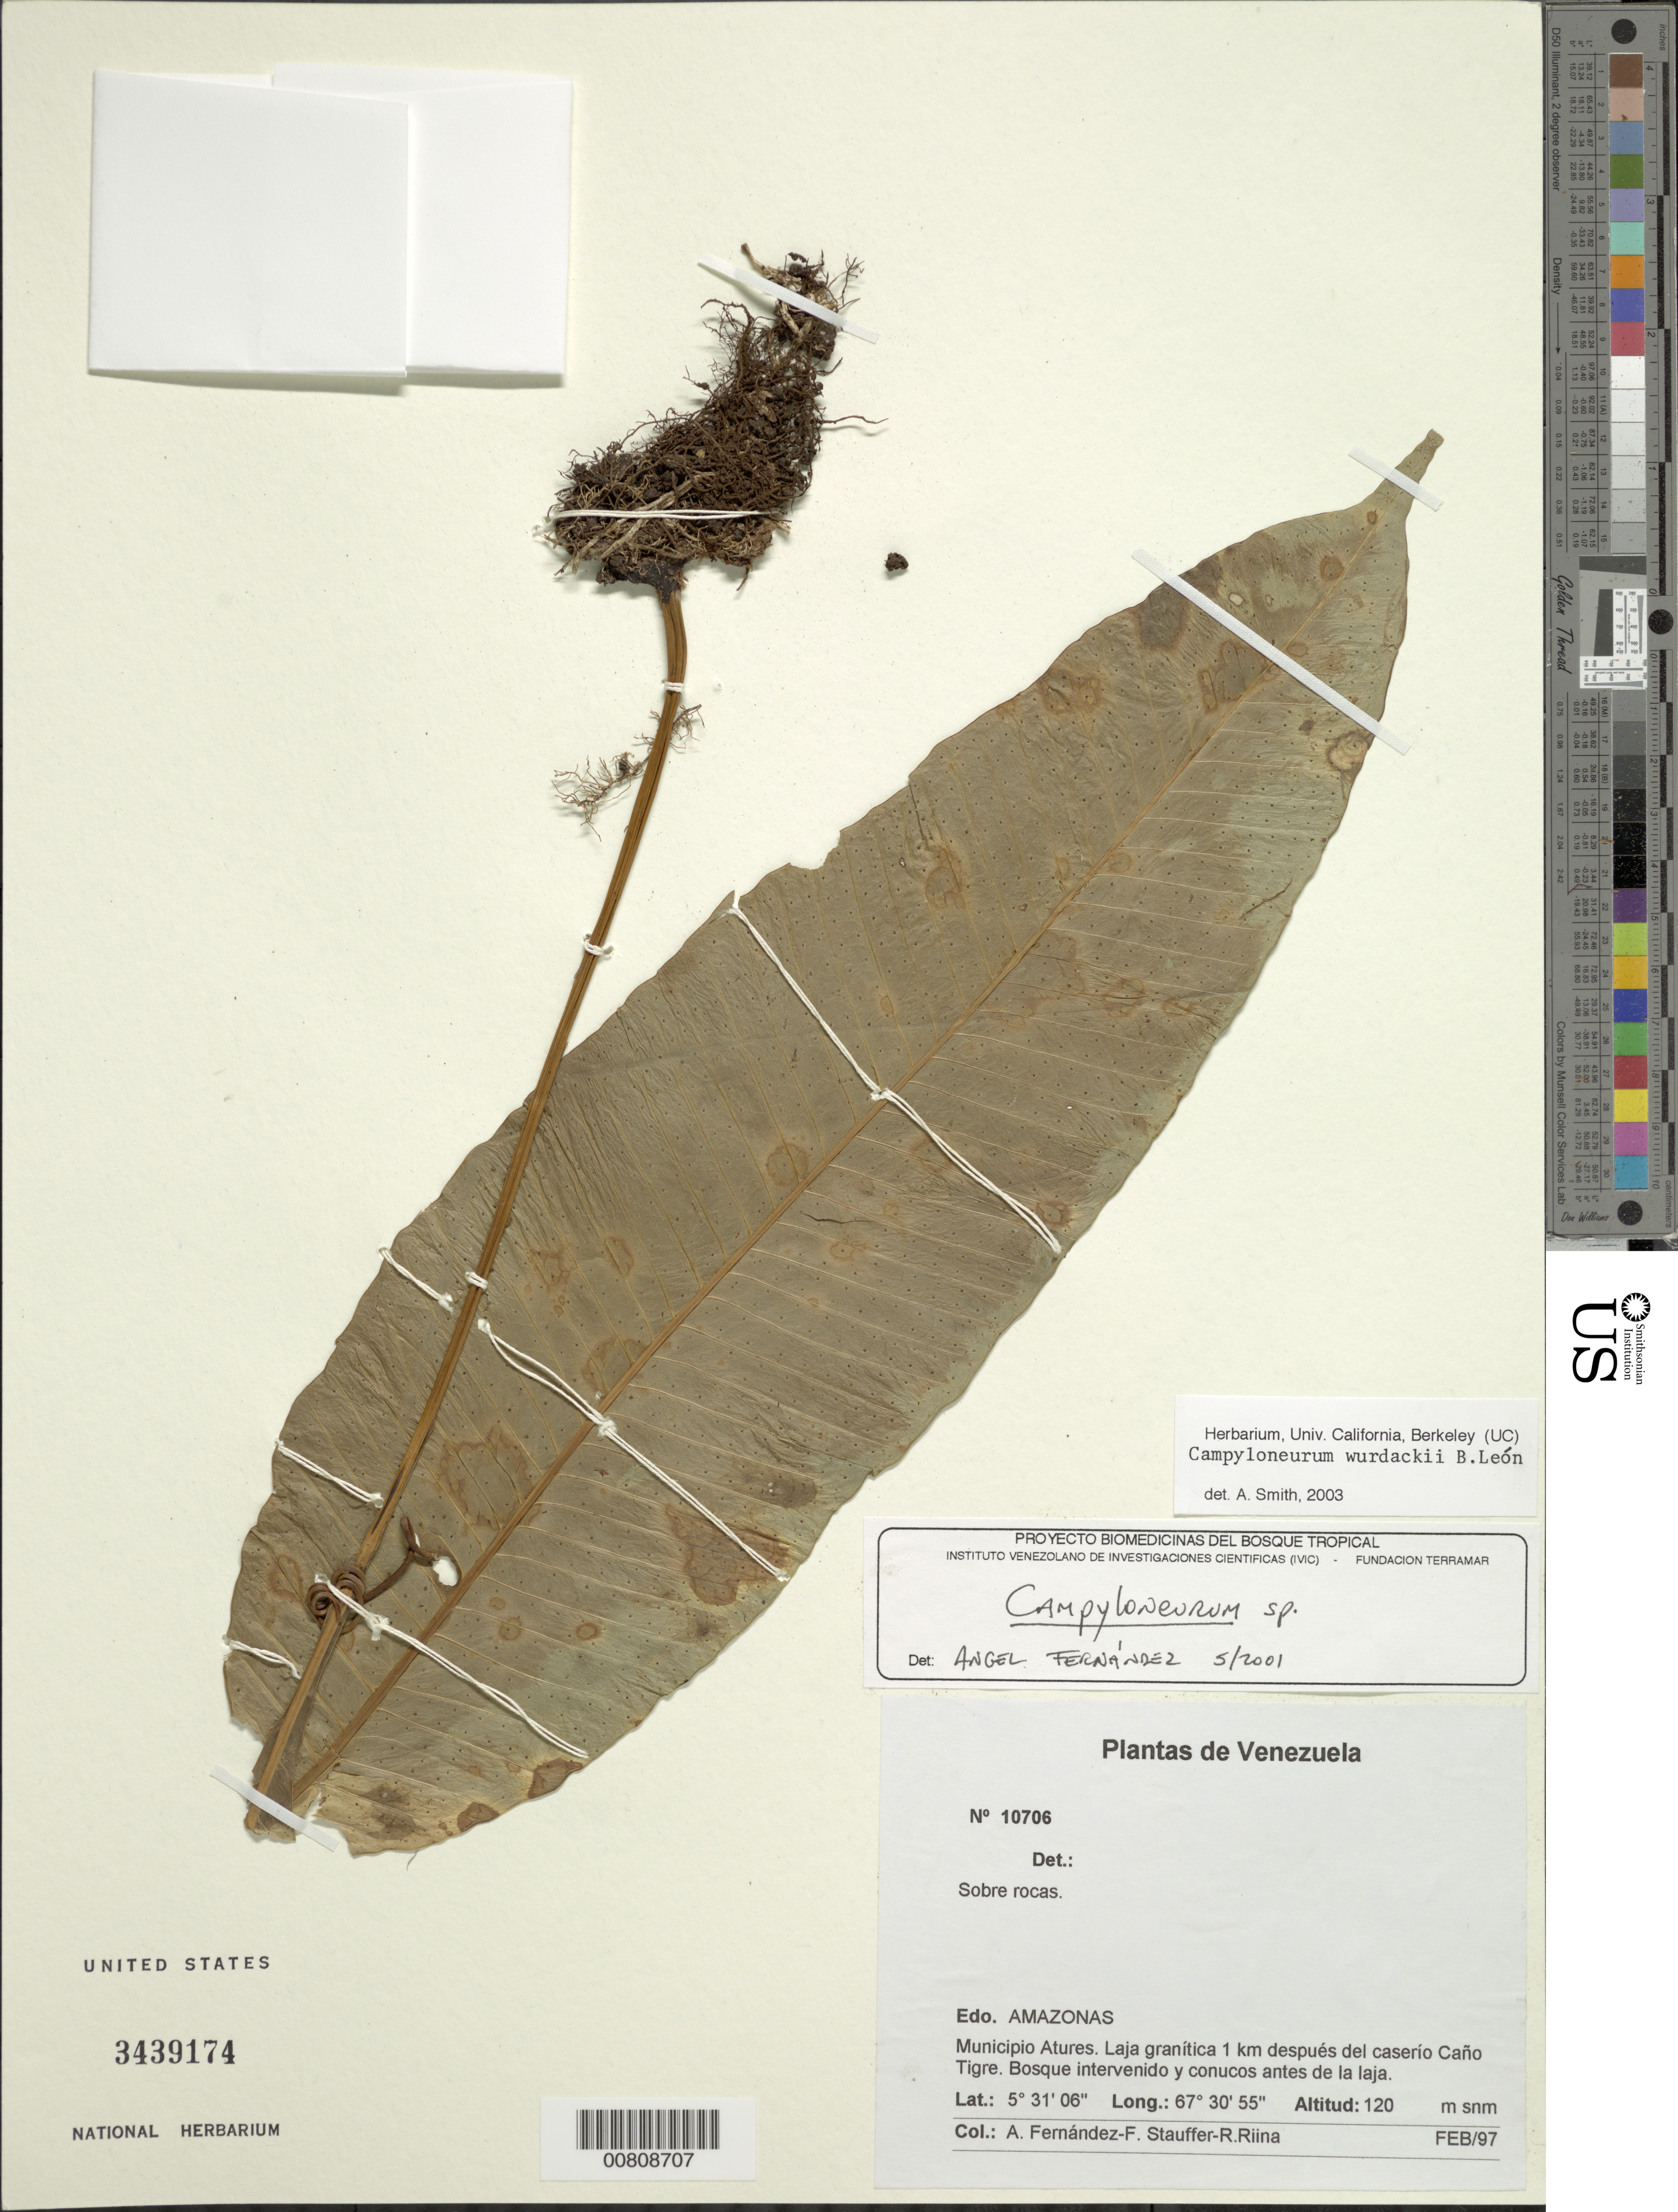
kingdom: Plantae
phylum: Tracheophyta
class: Polypodiopsida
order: Polypodiales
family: Polypodiaceae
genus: Campyloneurum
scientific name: Campyloneurum wurdackii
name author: León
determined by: Smith, A.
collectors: A. Fernández, F. W. Stauffer & R. Riina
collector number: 10706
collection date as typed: Feb-97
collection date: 1997-02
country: Venezuela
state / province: Amazonas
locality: Mun. Atures, 1 km después del caserío Caño Tigre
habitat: Bosque intervenido y conucos antes de la laja; sobre rocas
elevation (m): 120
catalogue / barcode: US 3439174